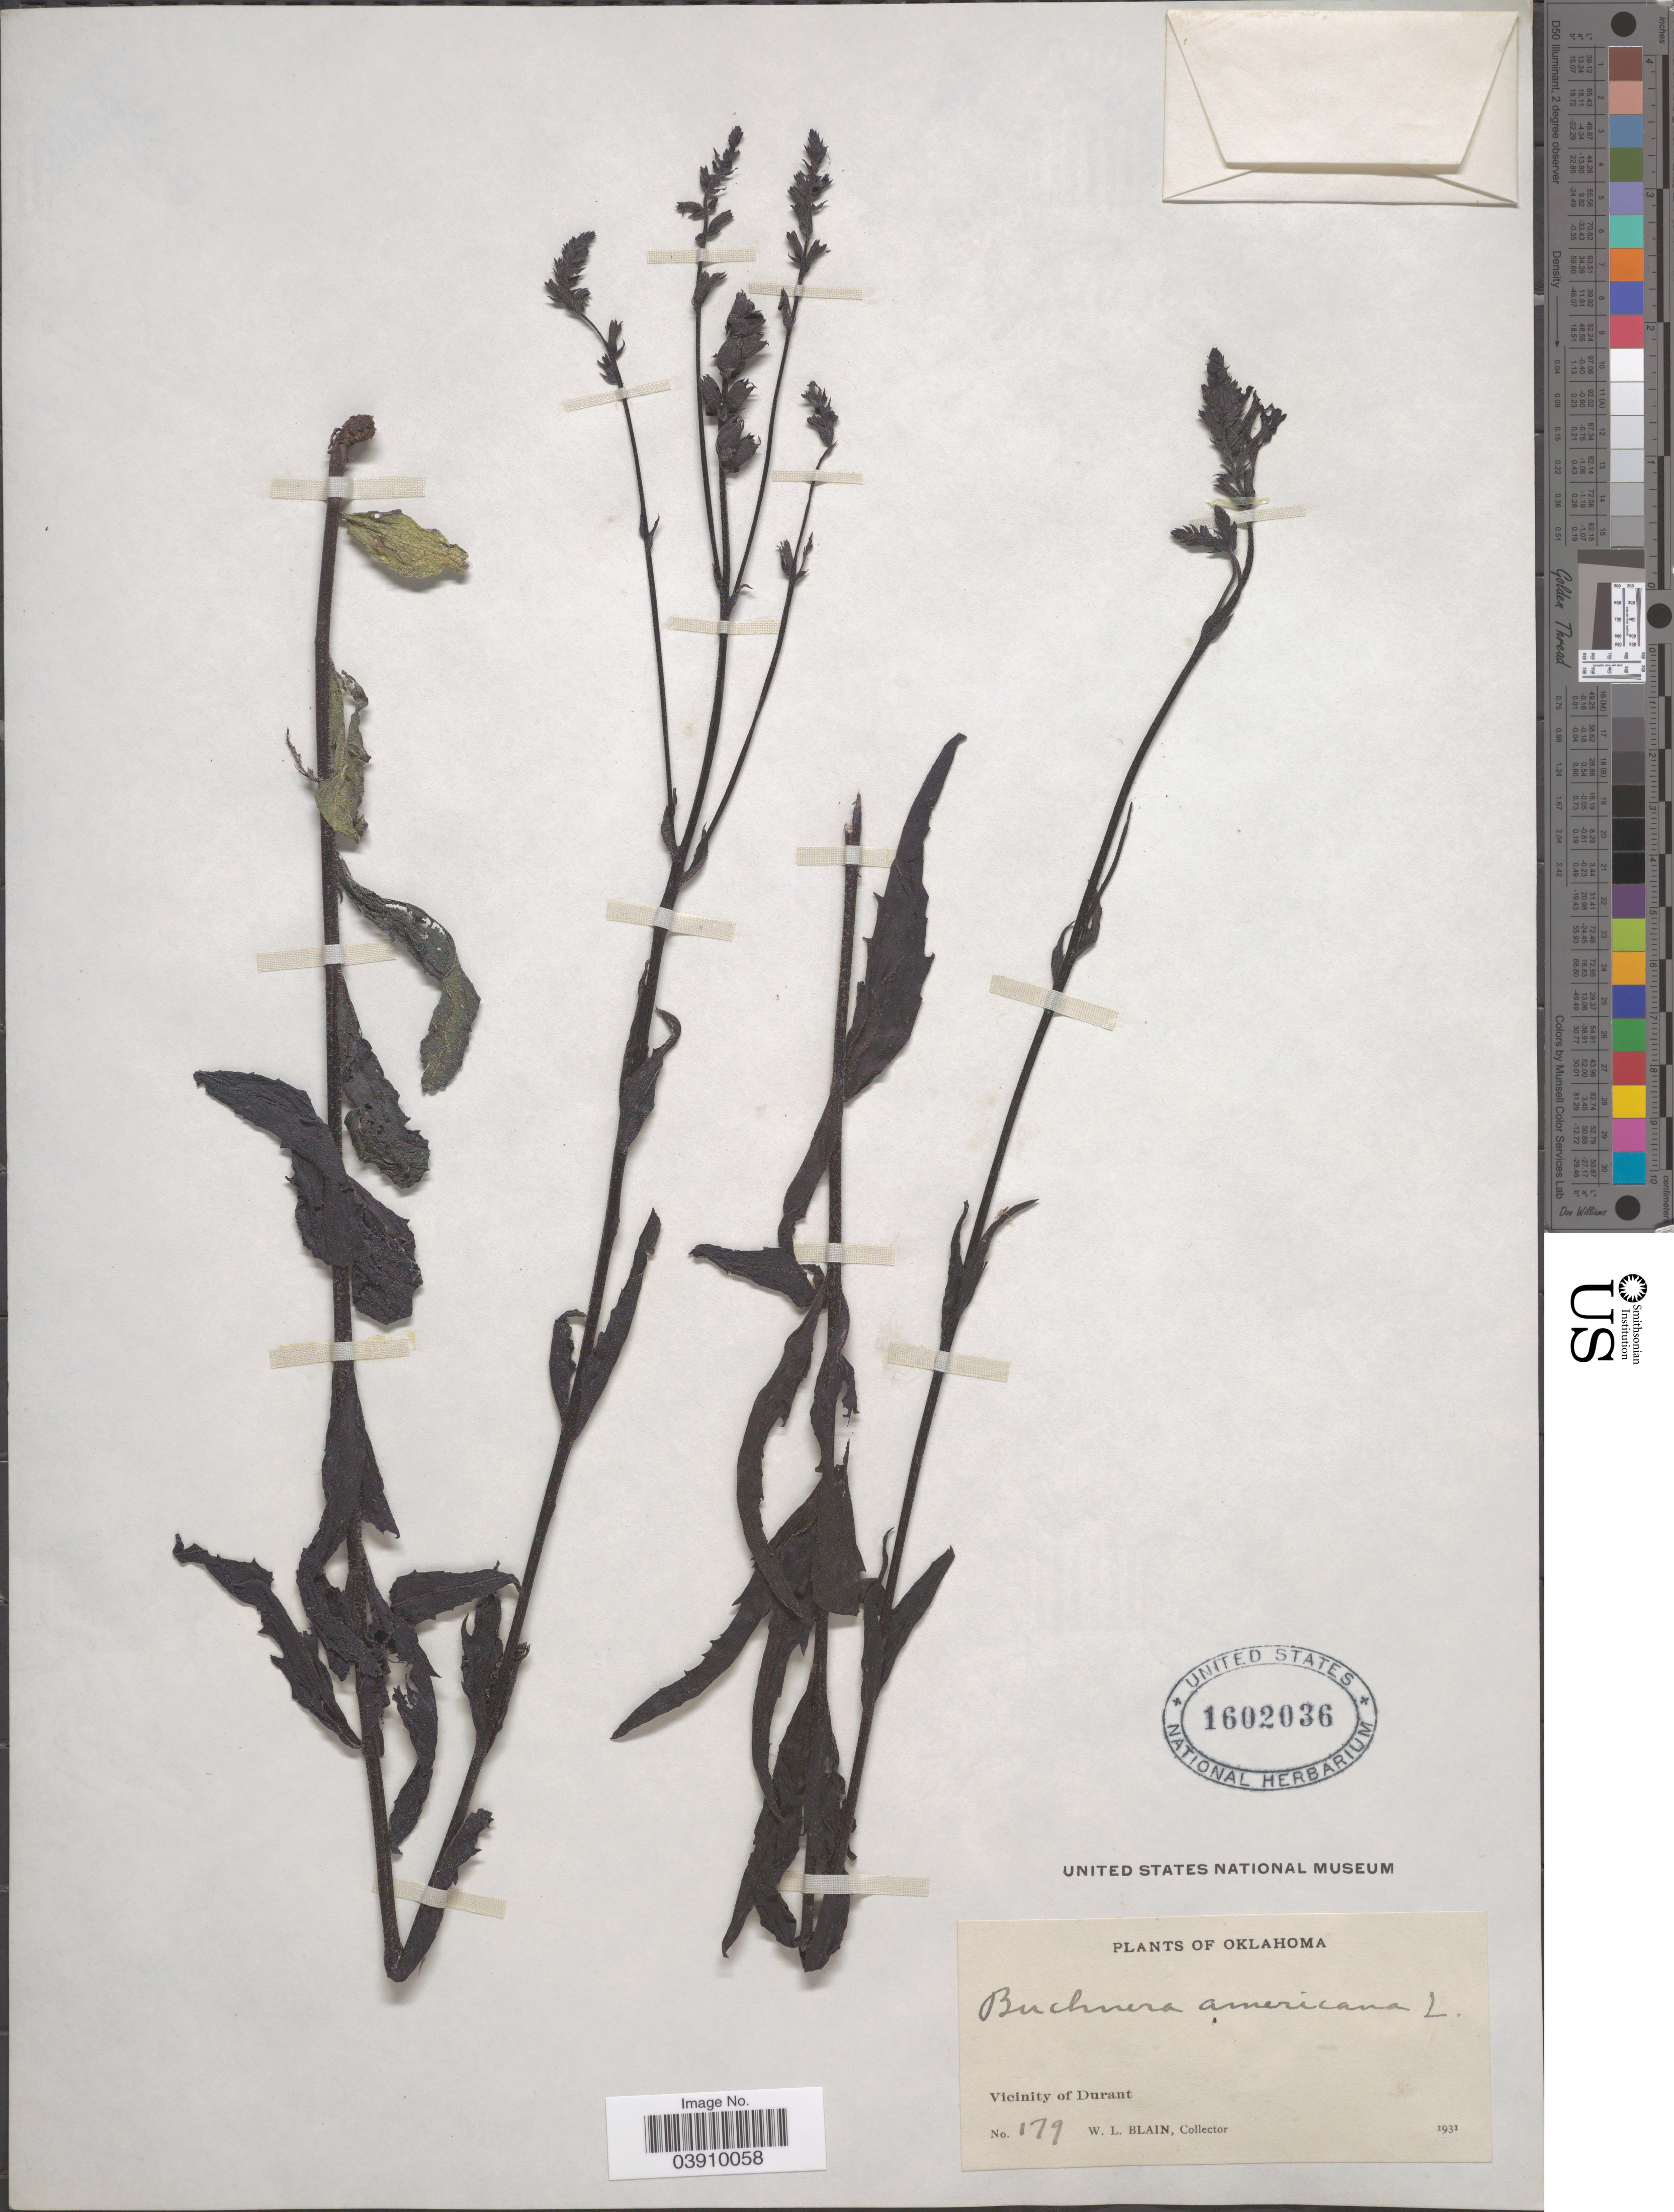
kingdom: Plantae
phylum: Tracheophyta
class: Magnoliopsida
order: Lamiales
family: Orobanchaceae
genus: Buchnera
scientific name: Buchnera americana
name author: L.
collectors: W. Blain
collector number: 179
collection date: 1931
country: United States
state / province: Oklahoma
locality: Vicinity of Durant.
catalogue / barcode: US 1602036